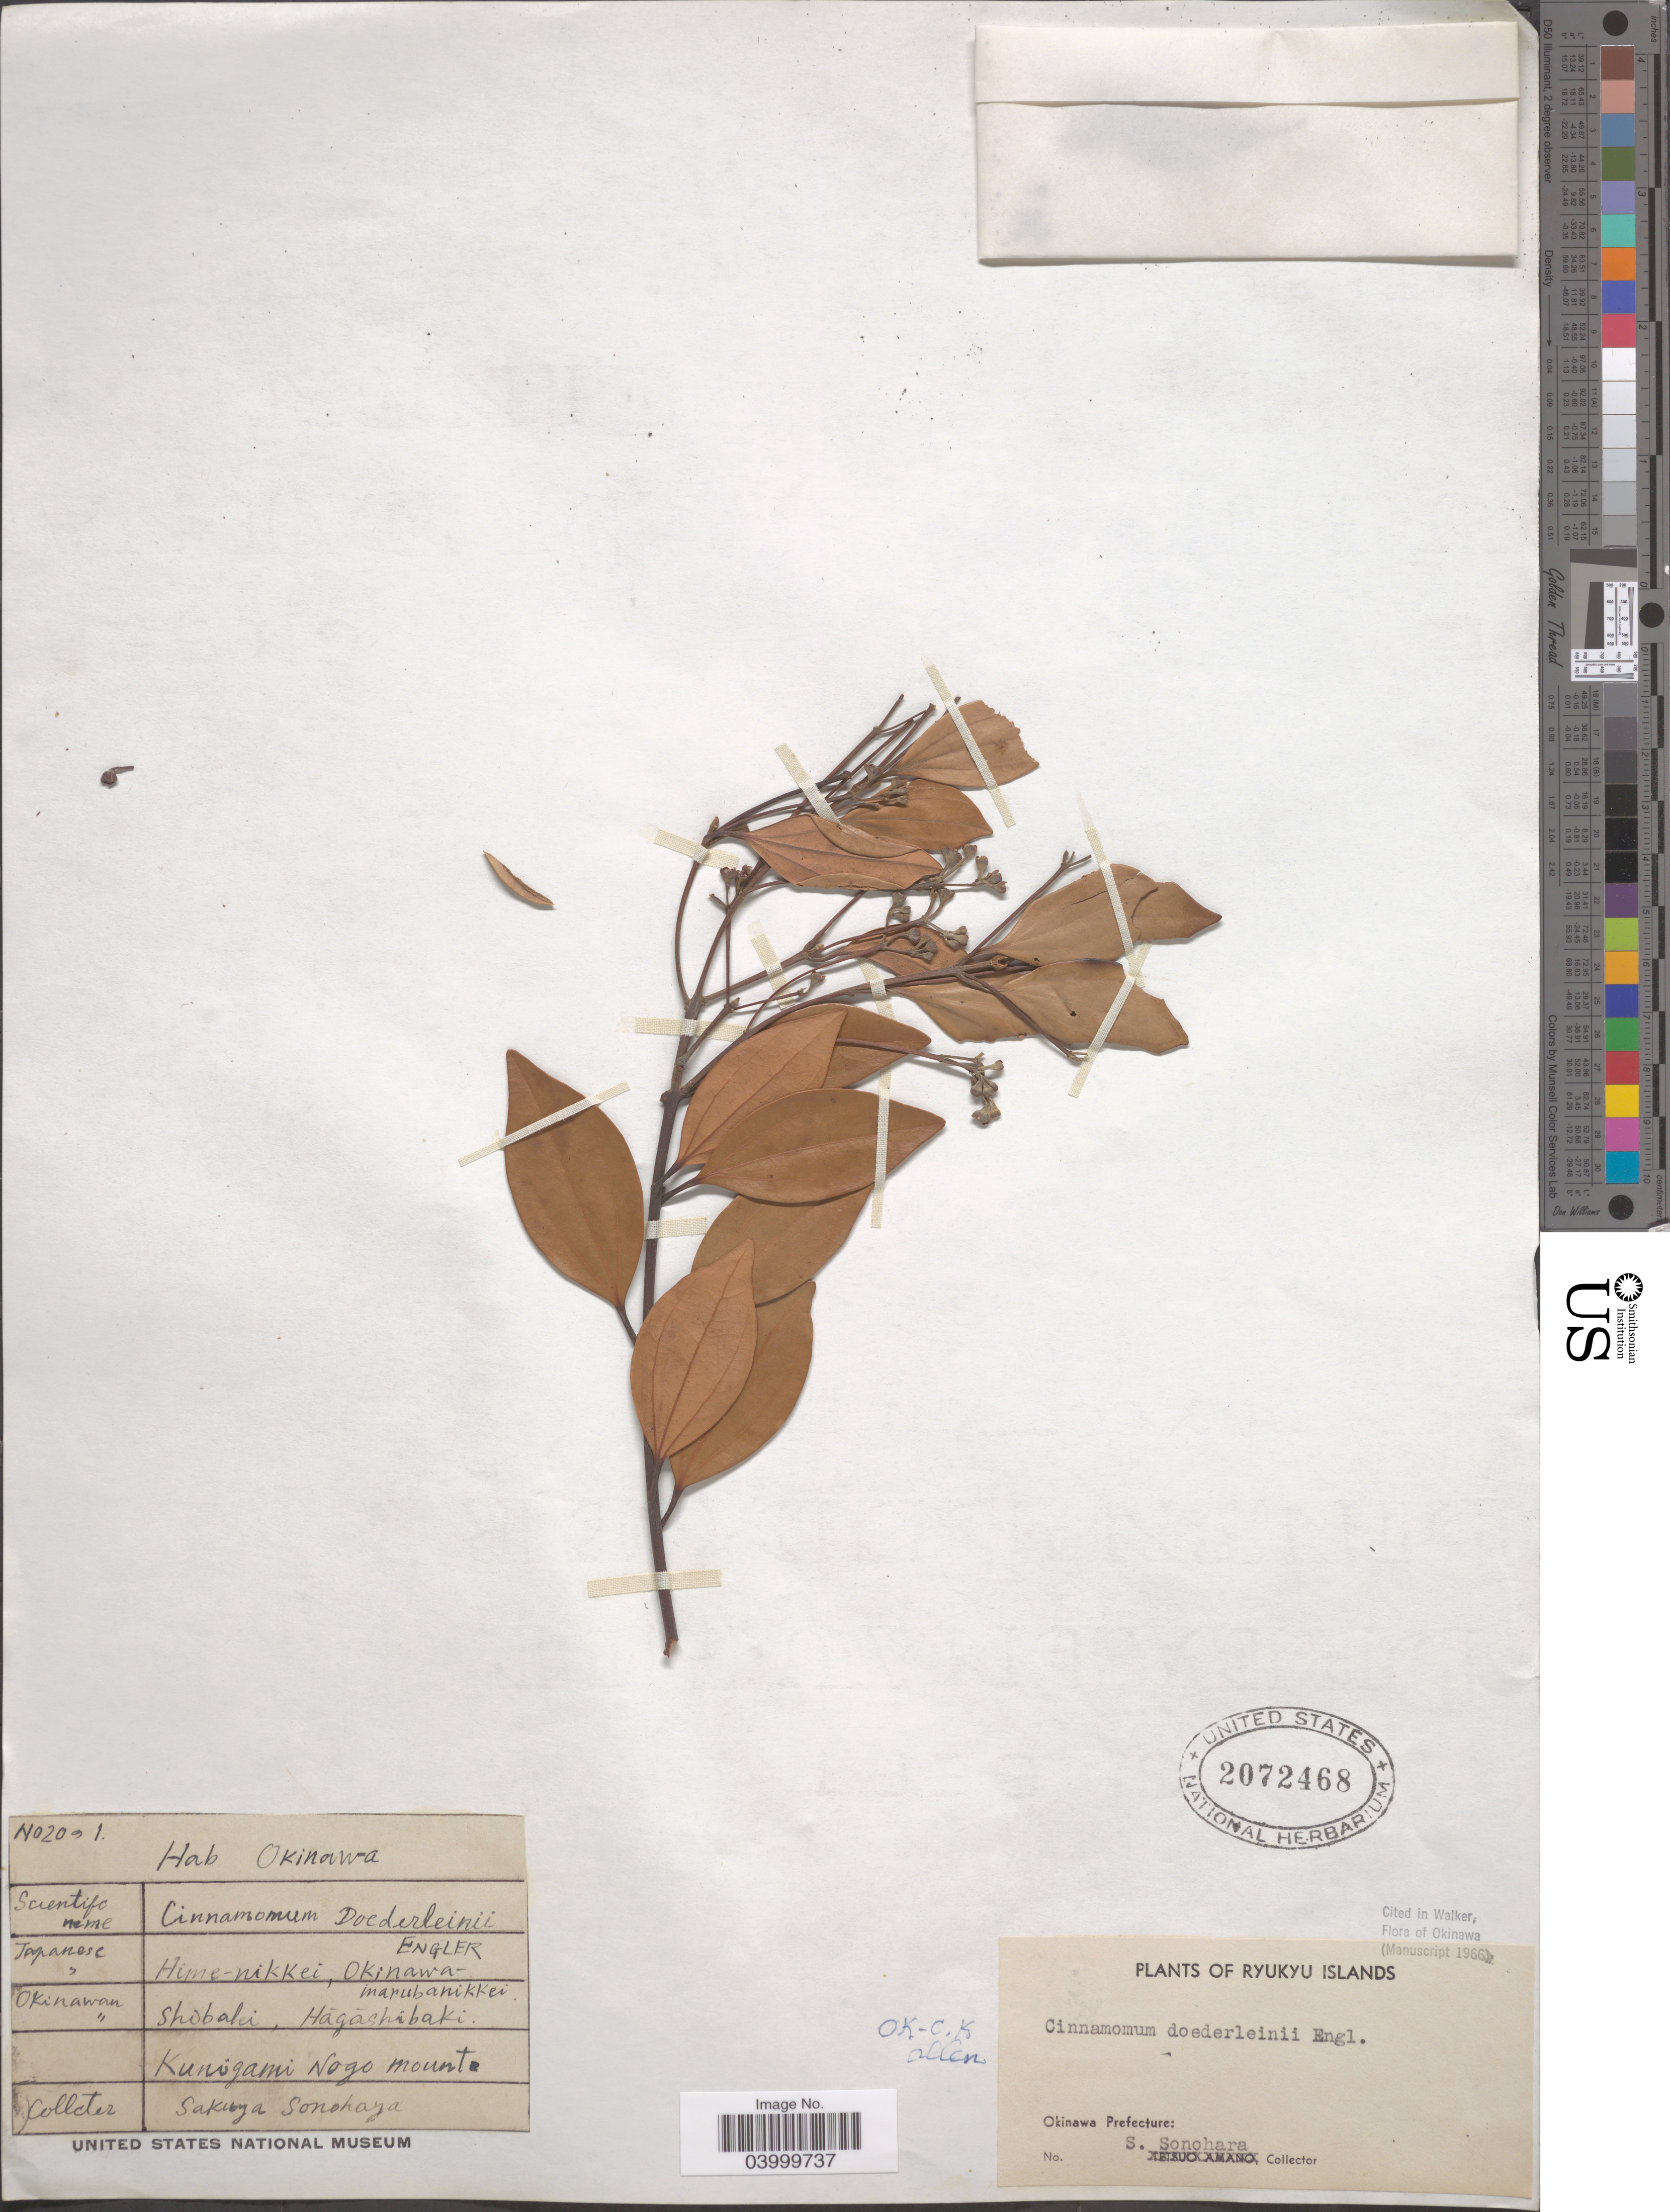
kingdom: Plantae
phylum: Tracheophyta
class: Magnoliopsida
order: Laurales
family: Lauraceae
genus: Cinnamomum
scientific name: Cinnamomum doederleinii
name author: Engl.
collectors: S. Sonohara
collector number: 2091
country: Japan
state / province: Okinawa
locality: Kunigami Nogo mount. Ryukyu Islands. Okinawa Prefecture.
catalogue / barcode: US 2072468